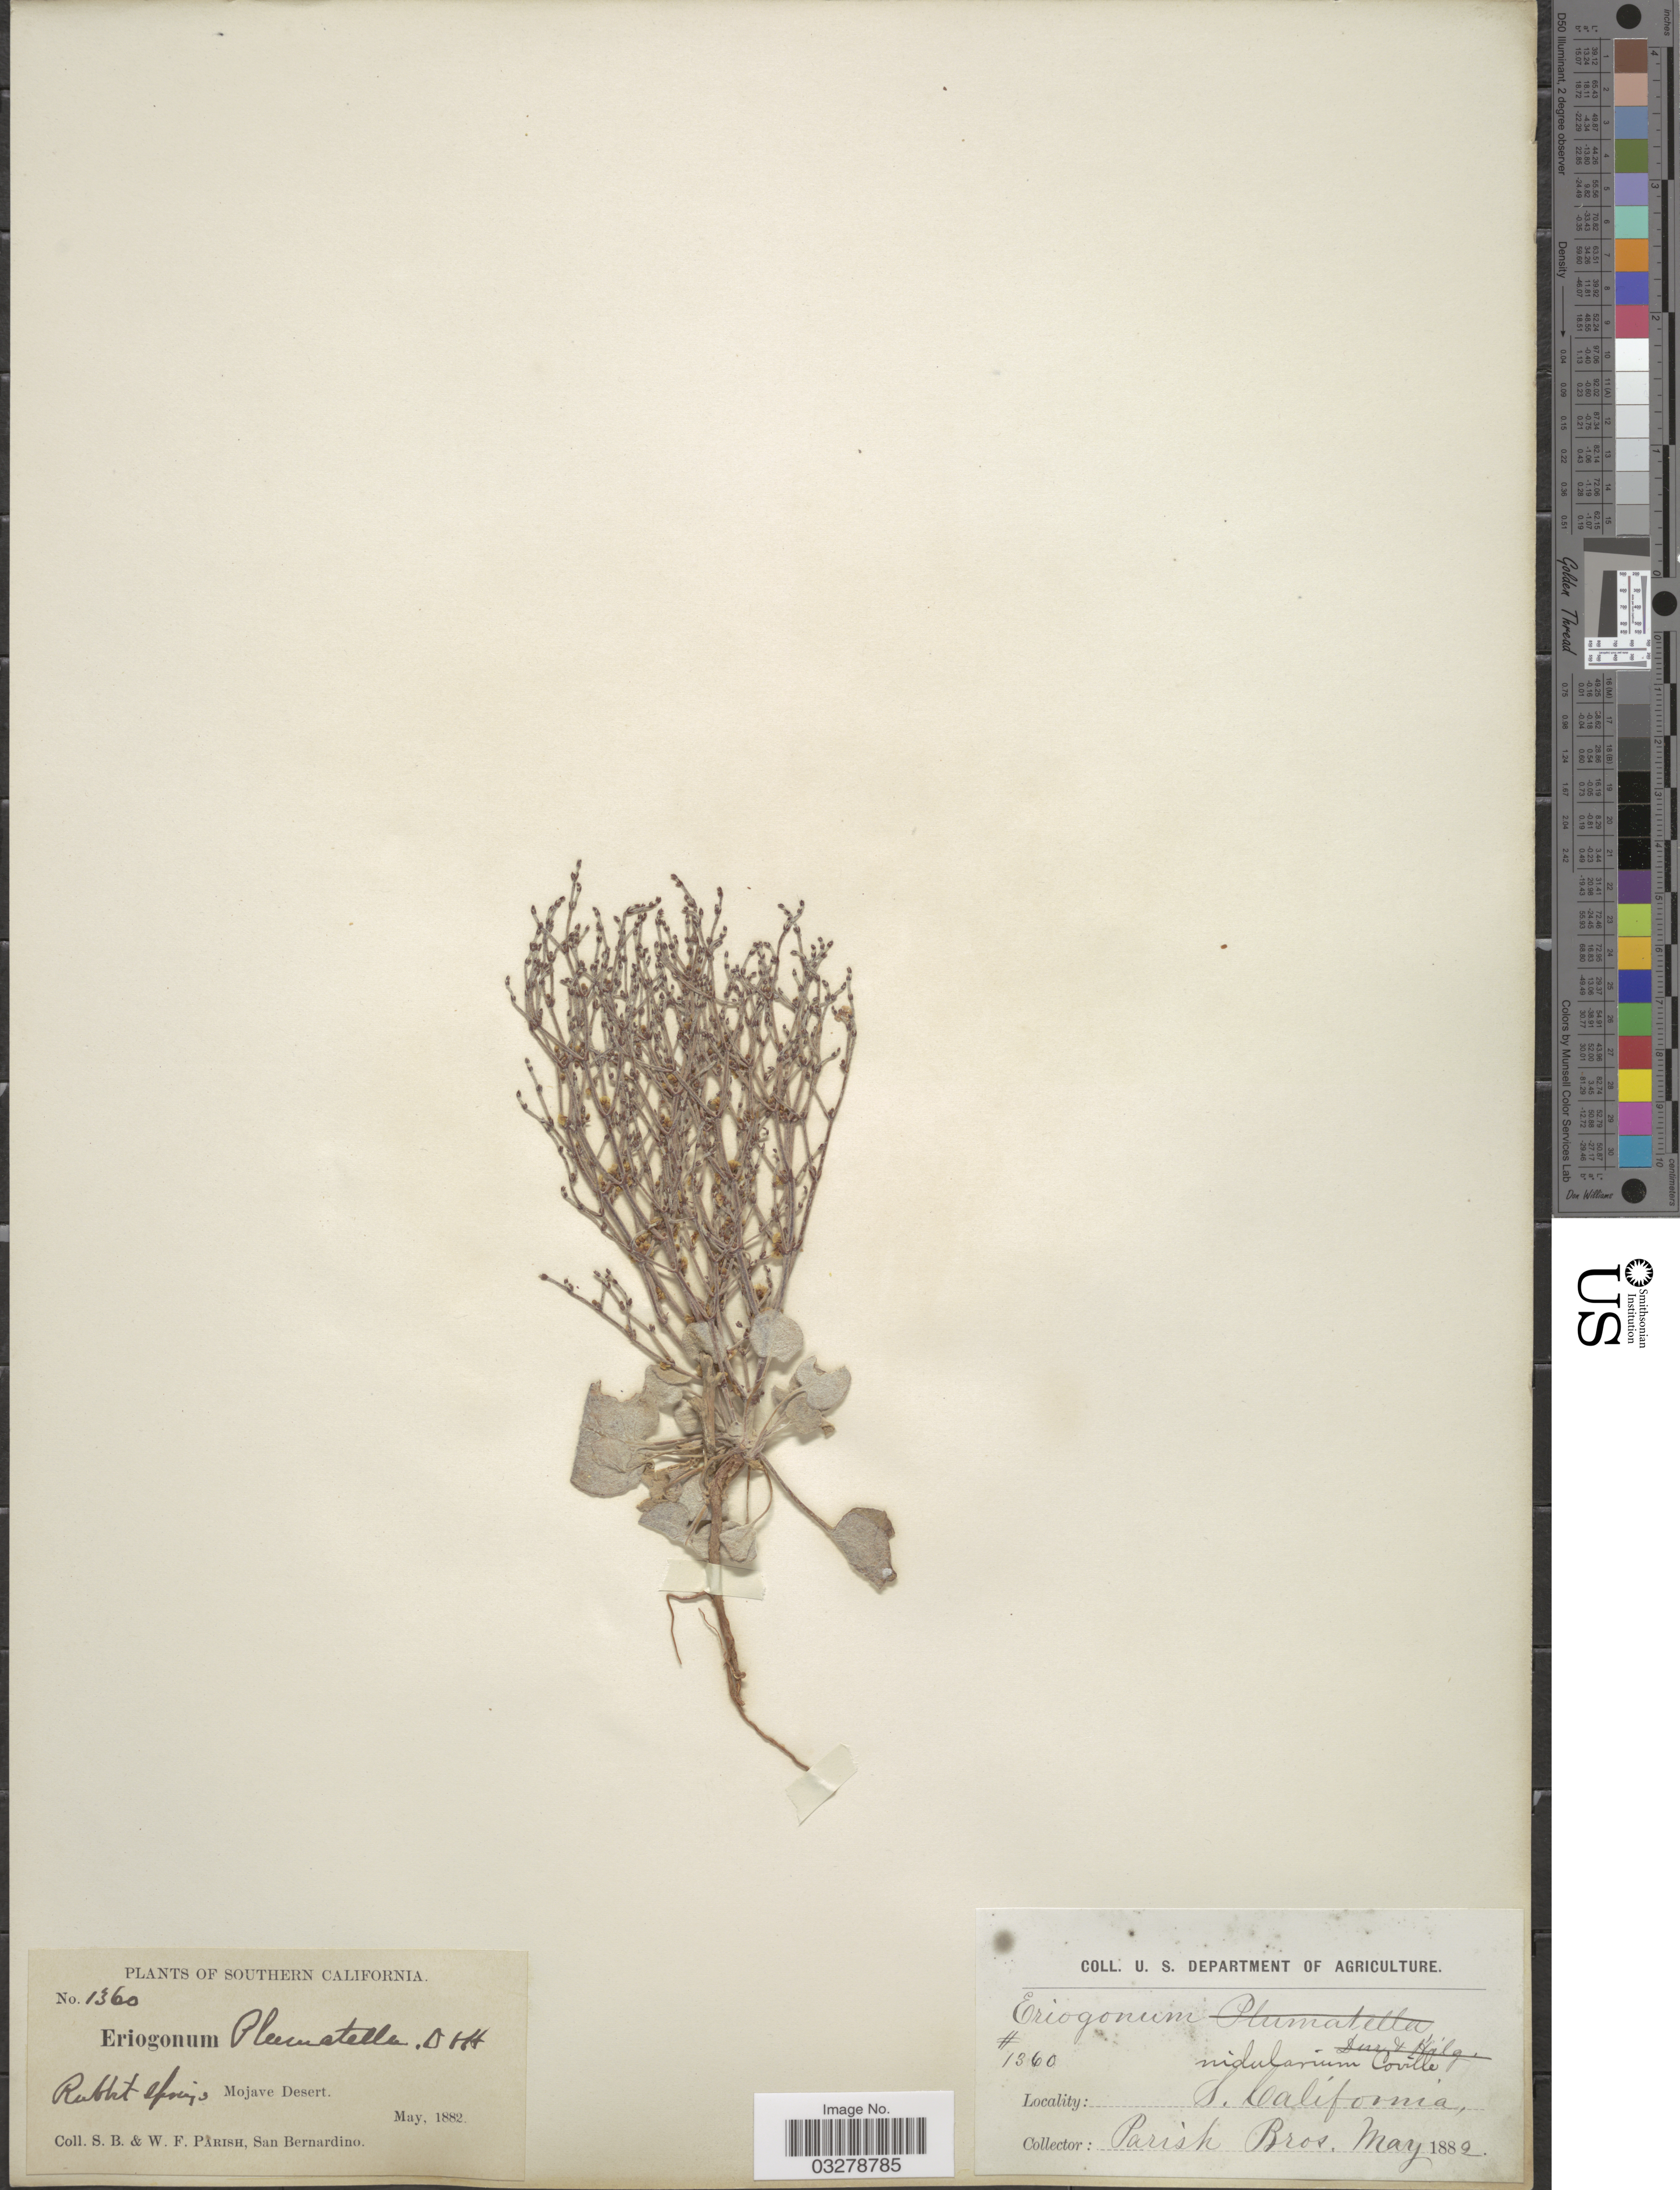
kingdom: Plantae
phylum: Tracheophyta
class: Magnoliopsida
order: Caryophyllales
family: Polygonaceae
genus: Eriogonum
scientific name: Eriogonum nidularium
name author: Coville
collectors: S. B. Parish & W. F. Parish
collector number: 1360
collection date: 1882-05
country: United States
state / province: California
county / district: San Bernardino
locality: Southern California. Rabbit springs, Mojave Desert.